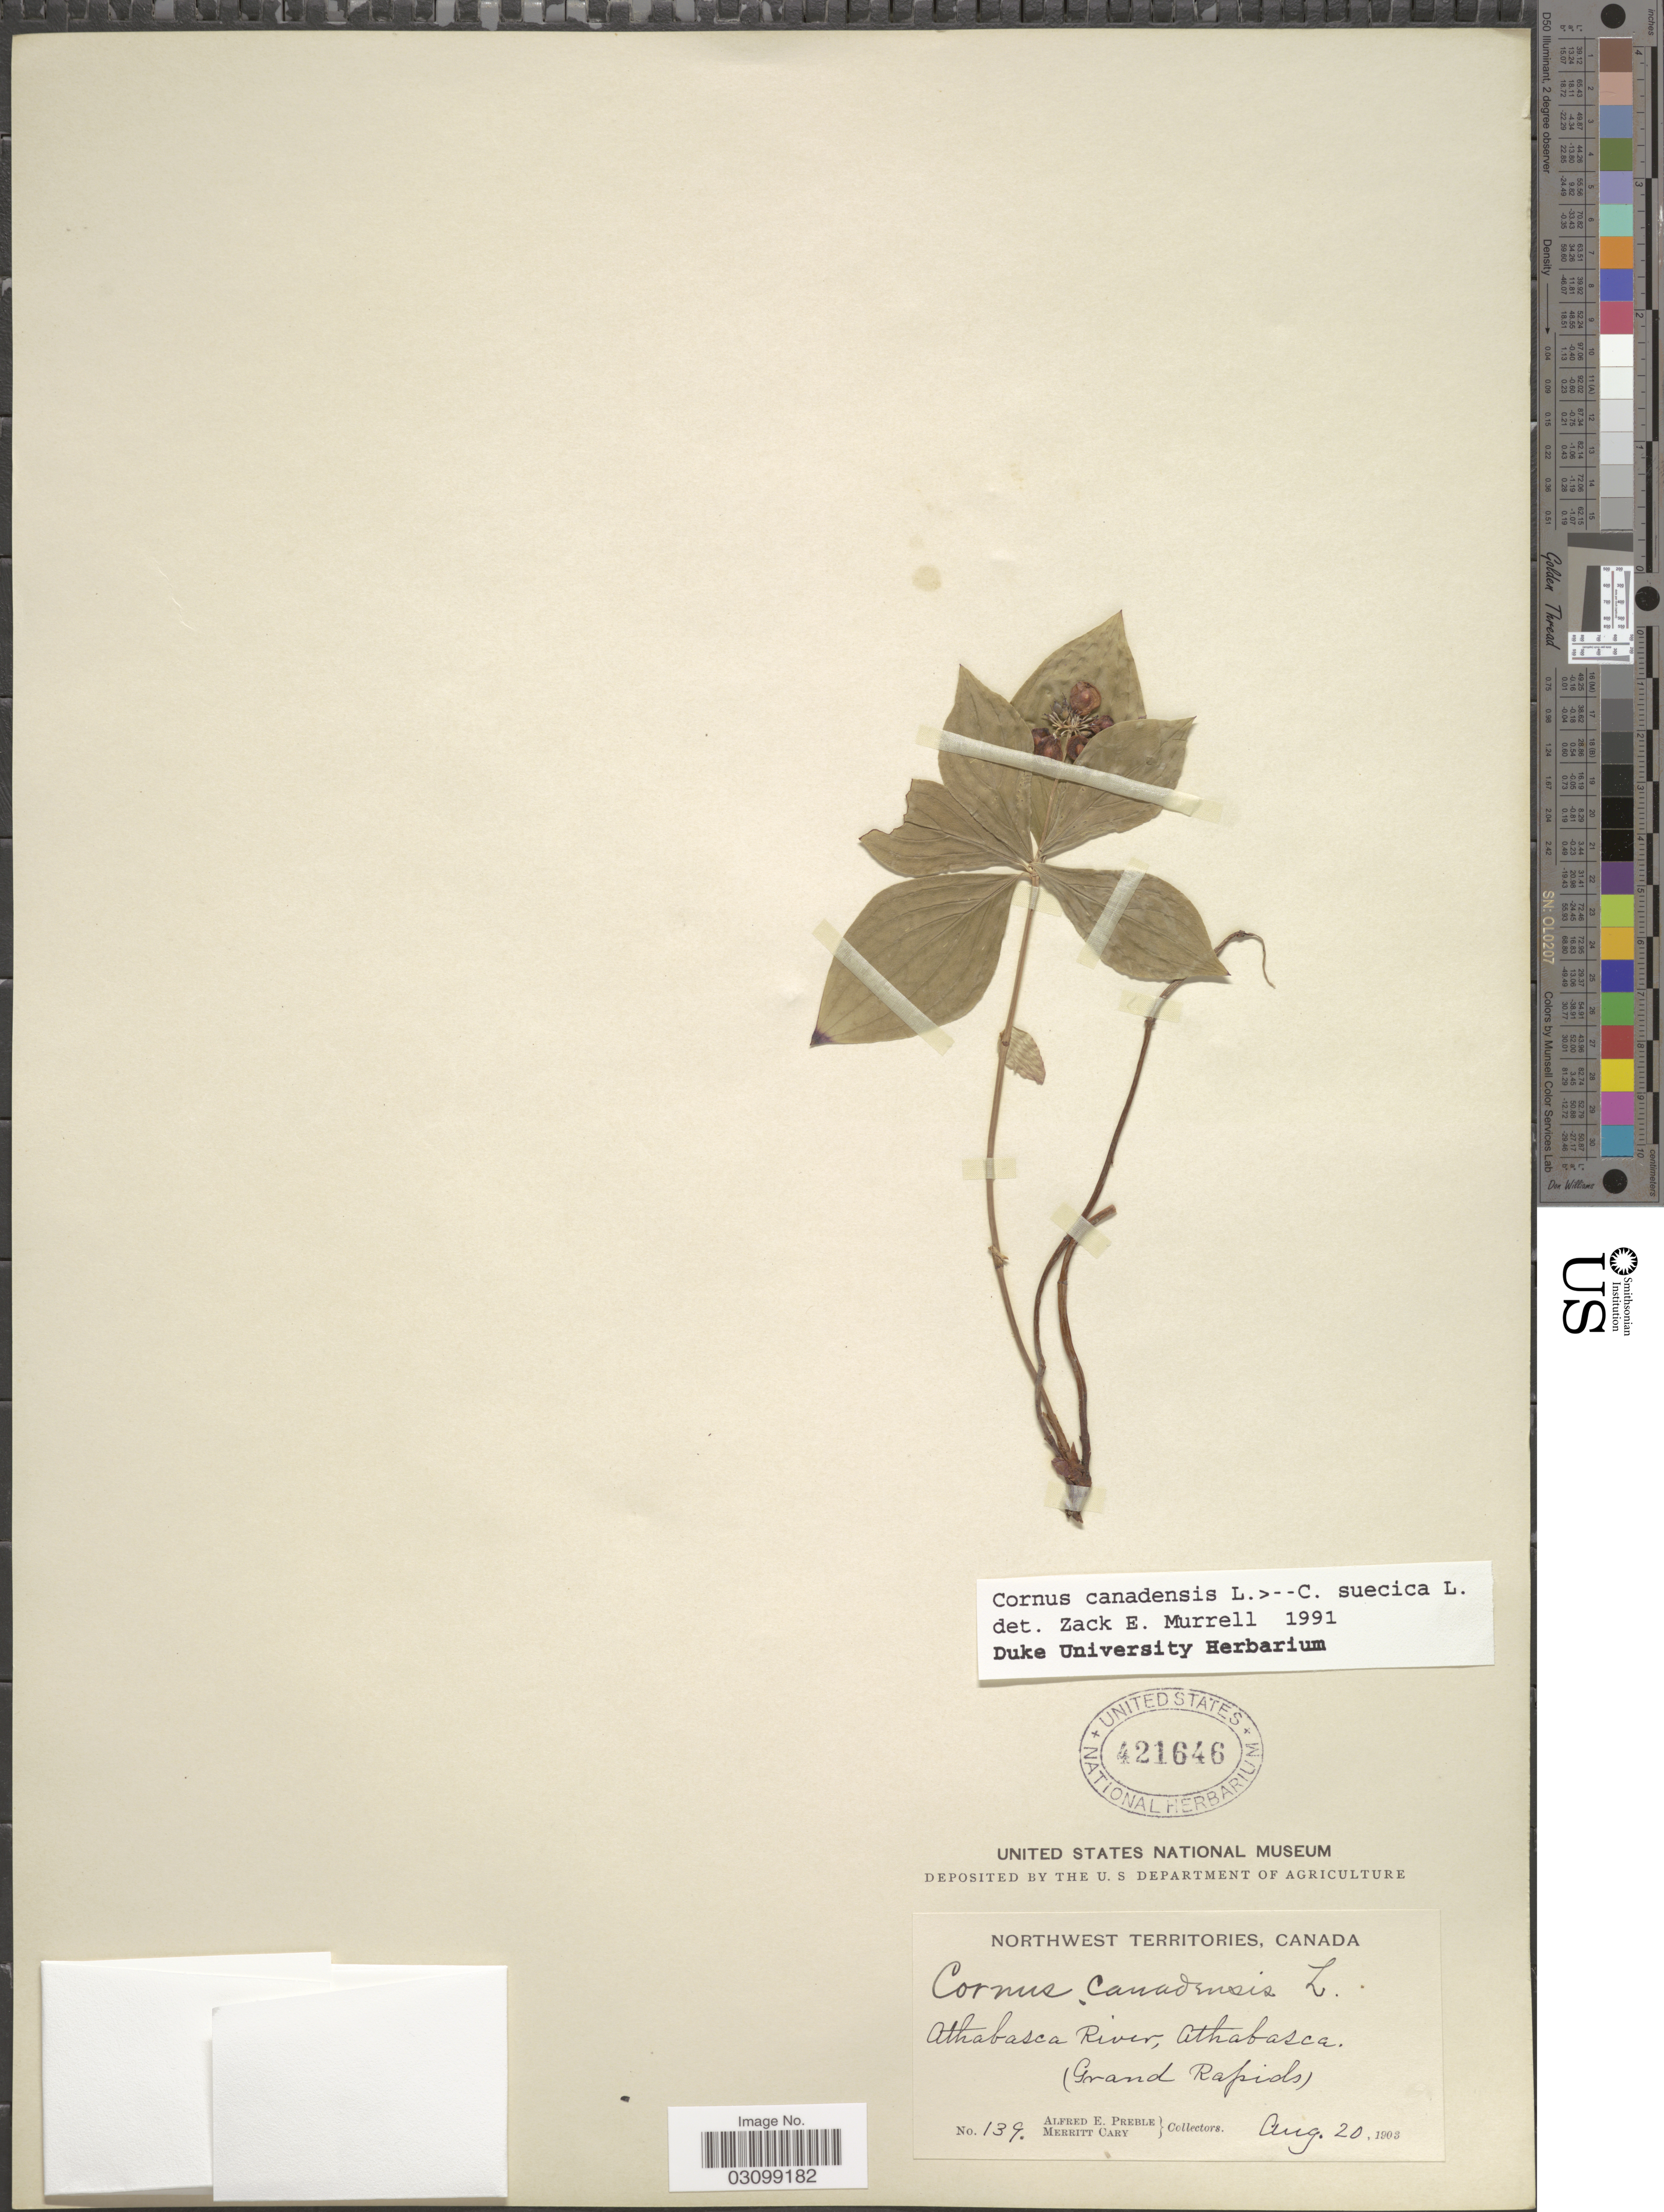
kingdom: Plantae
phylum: Tracheophyta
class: Magnoliopsida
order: Cornales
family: Cornaceae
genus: Cornus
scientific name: Cornus sp.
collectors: A. Preble & M. Cary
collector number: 139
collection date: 1903-08-20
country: Canada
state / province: Northwest Territories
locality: Athabasca River, Athabasca. (Grand Rapids).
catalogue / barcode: US 421646